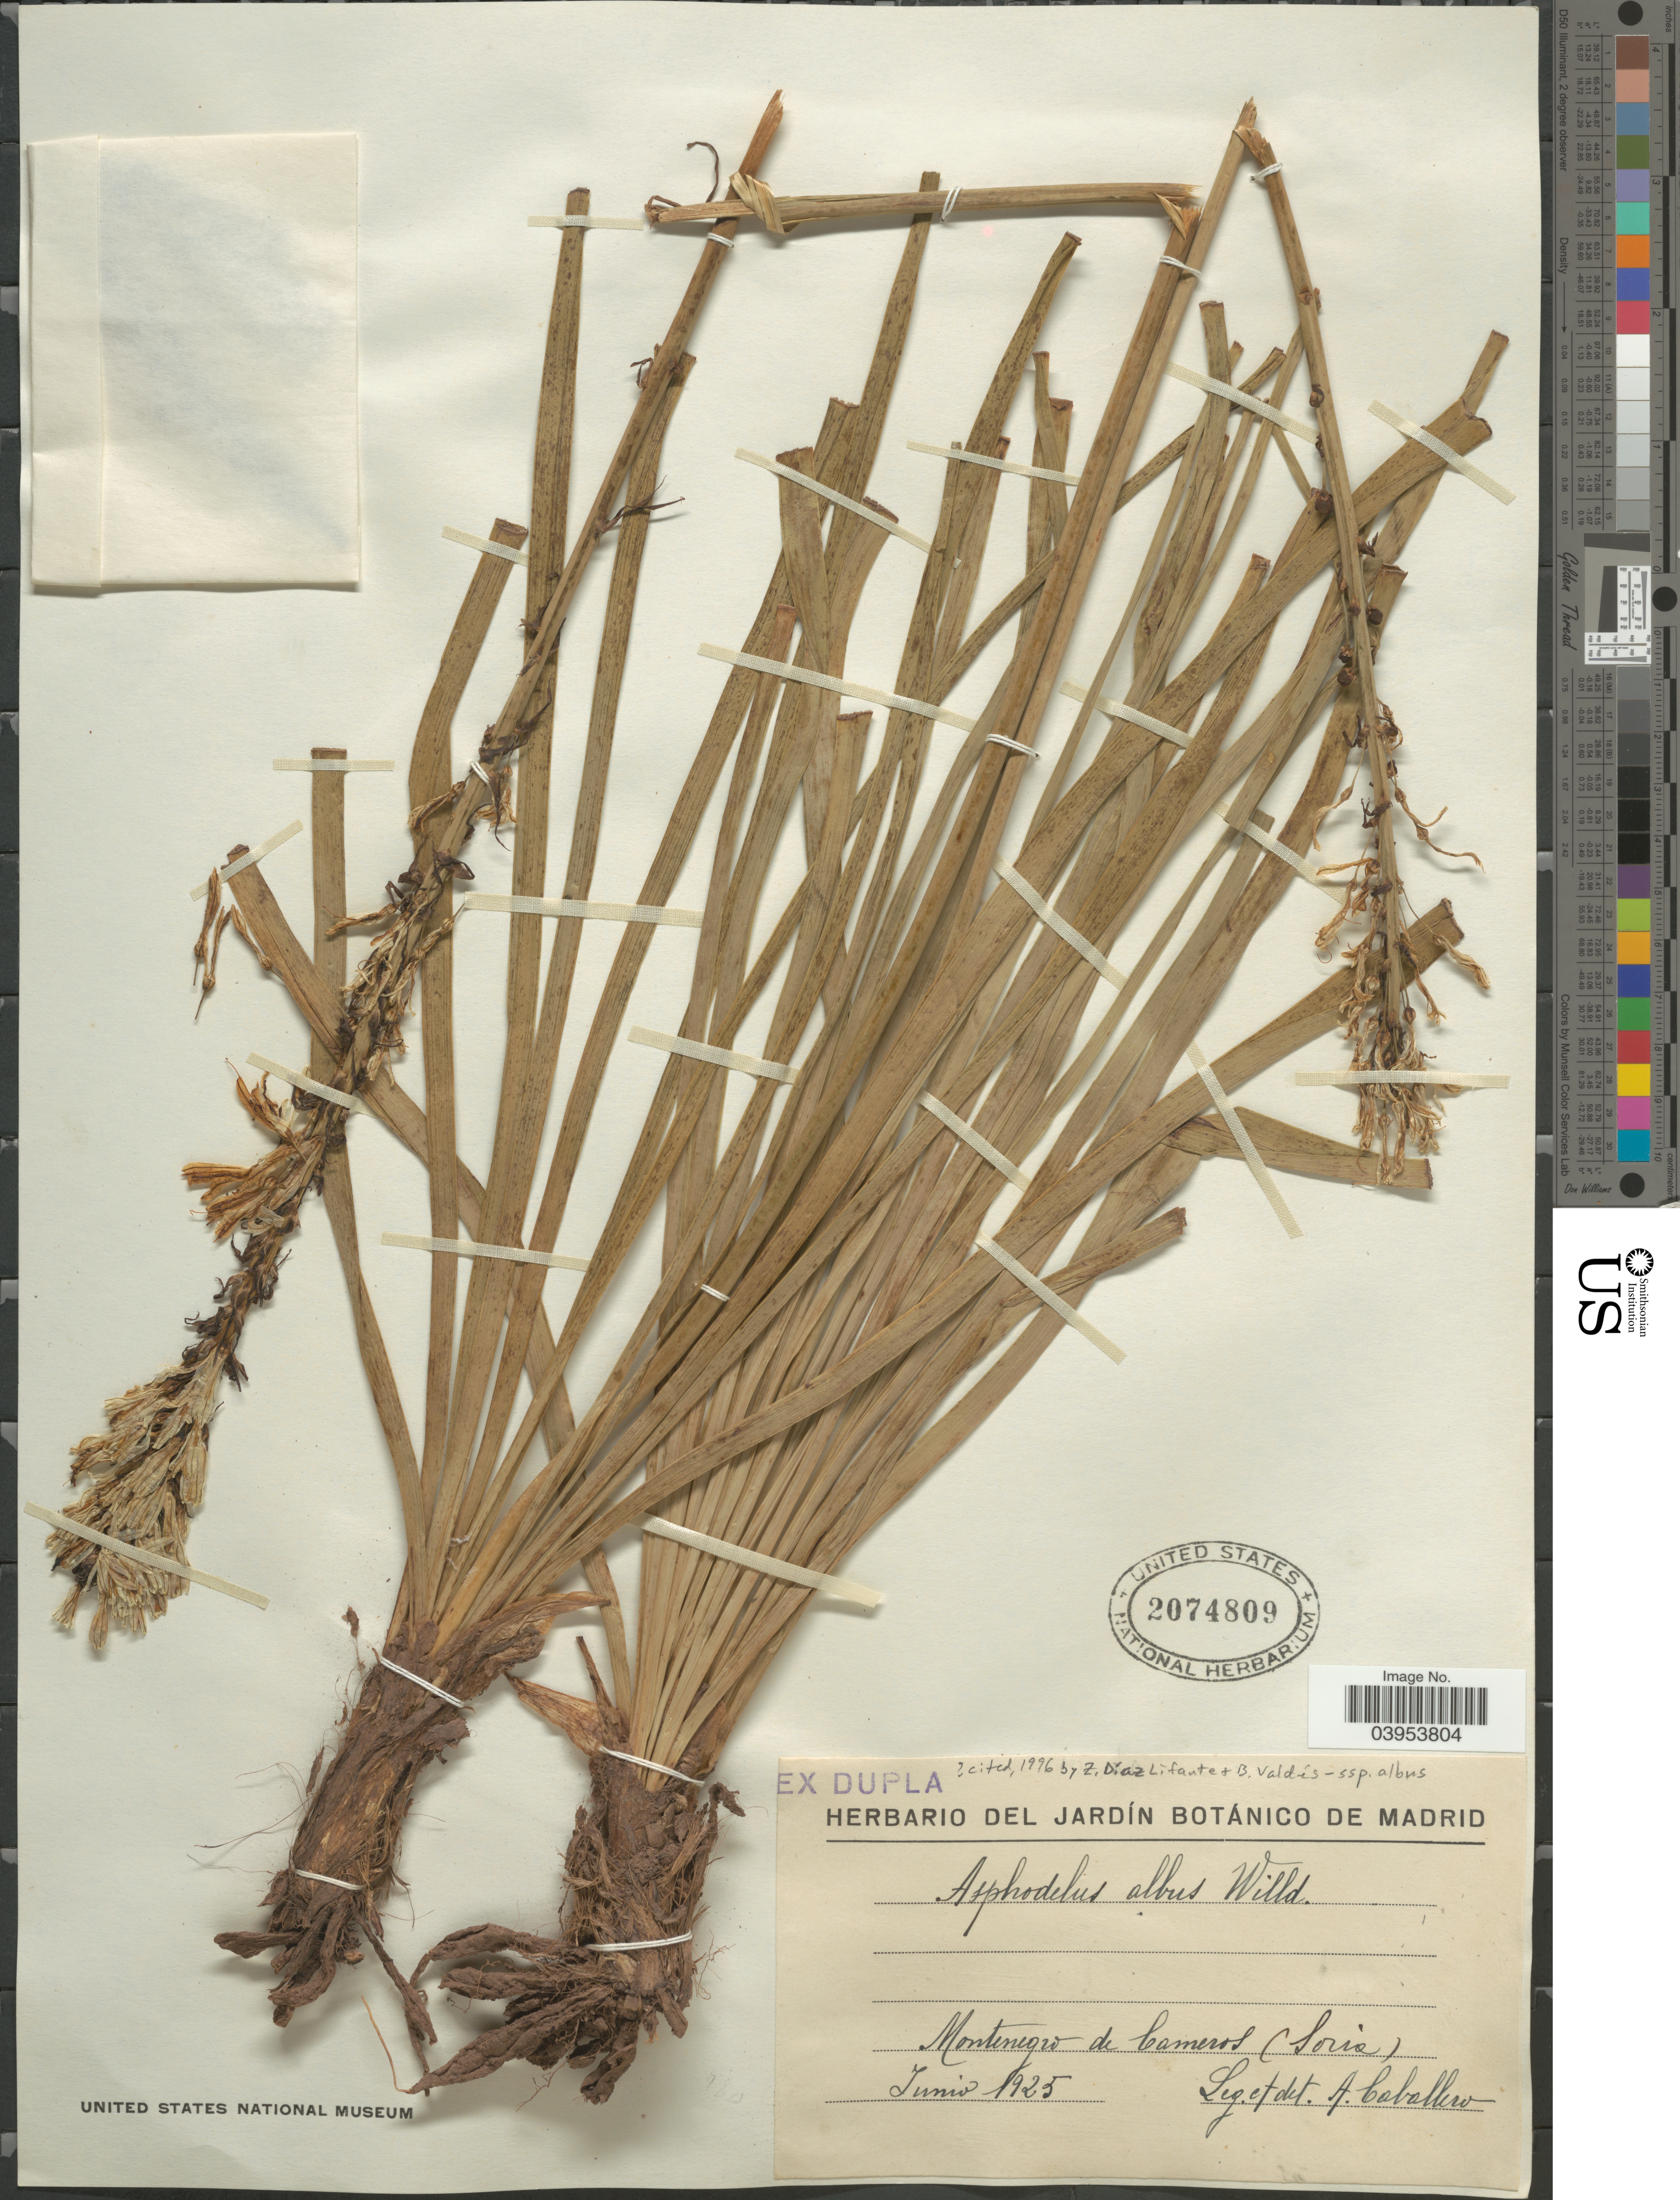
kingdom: Plantae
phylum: Tracheophyta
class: Liliopsida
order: Asparagales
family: Asphodelaceae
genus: Asphodelus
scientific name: Asphodelus albus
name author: Mill.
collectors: A. Caballero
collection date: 1925-06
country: Spain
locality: Montenegro de Cameros (Soria).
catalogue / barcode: US 2074809